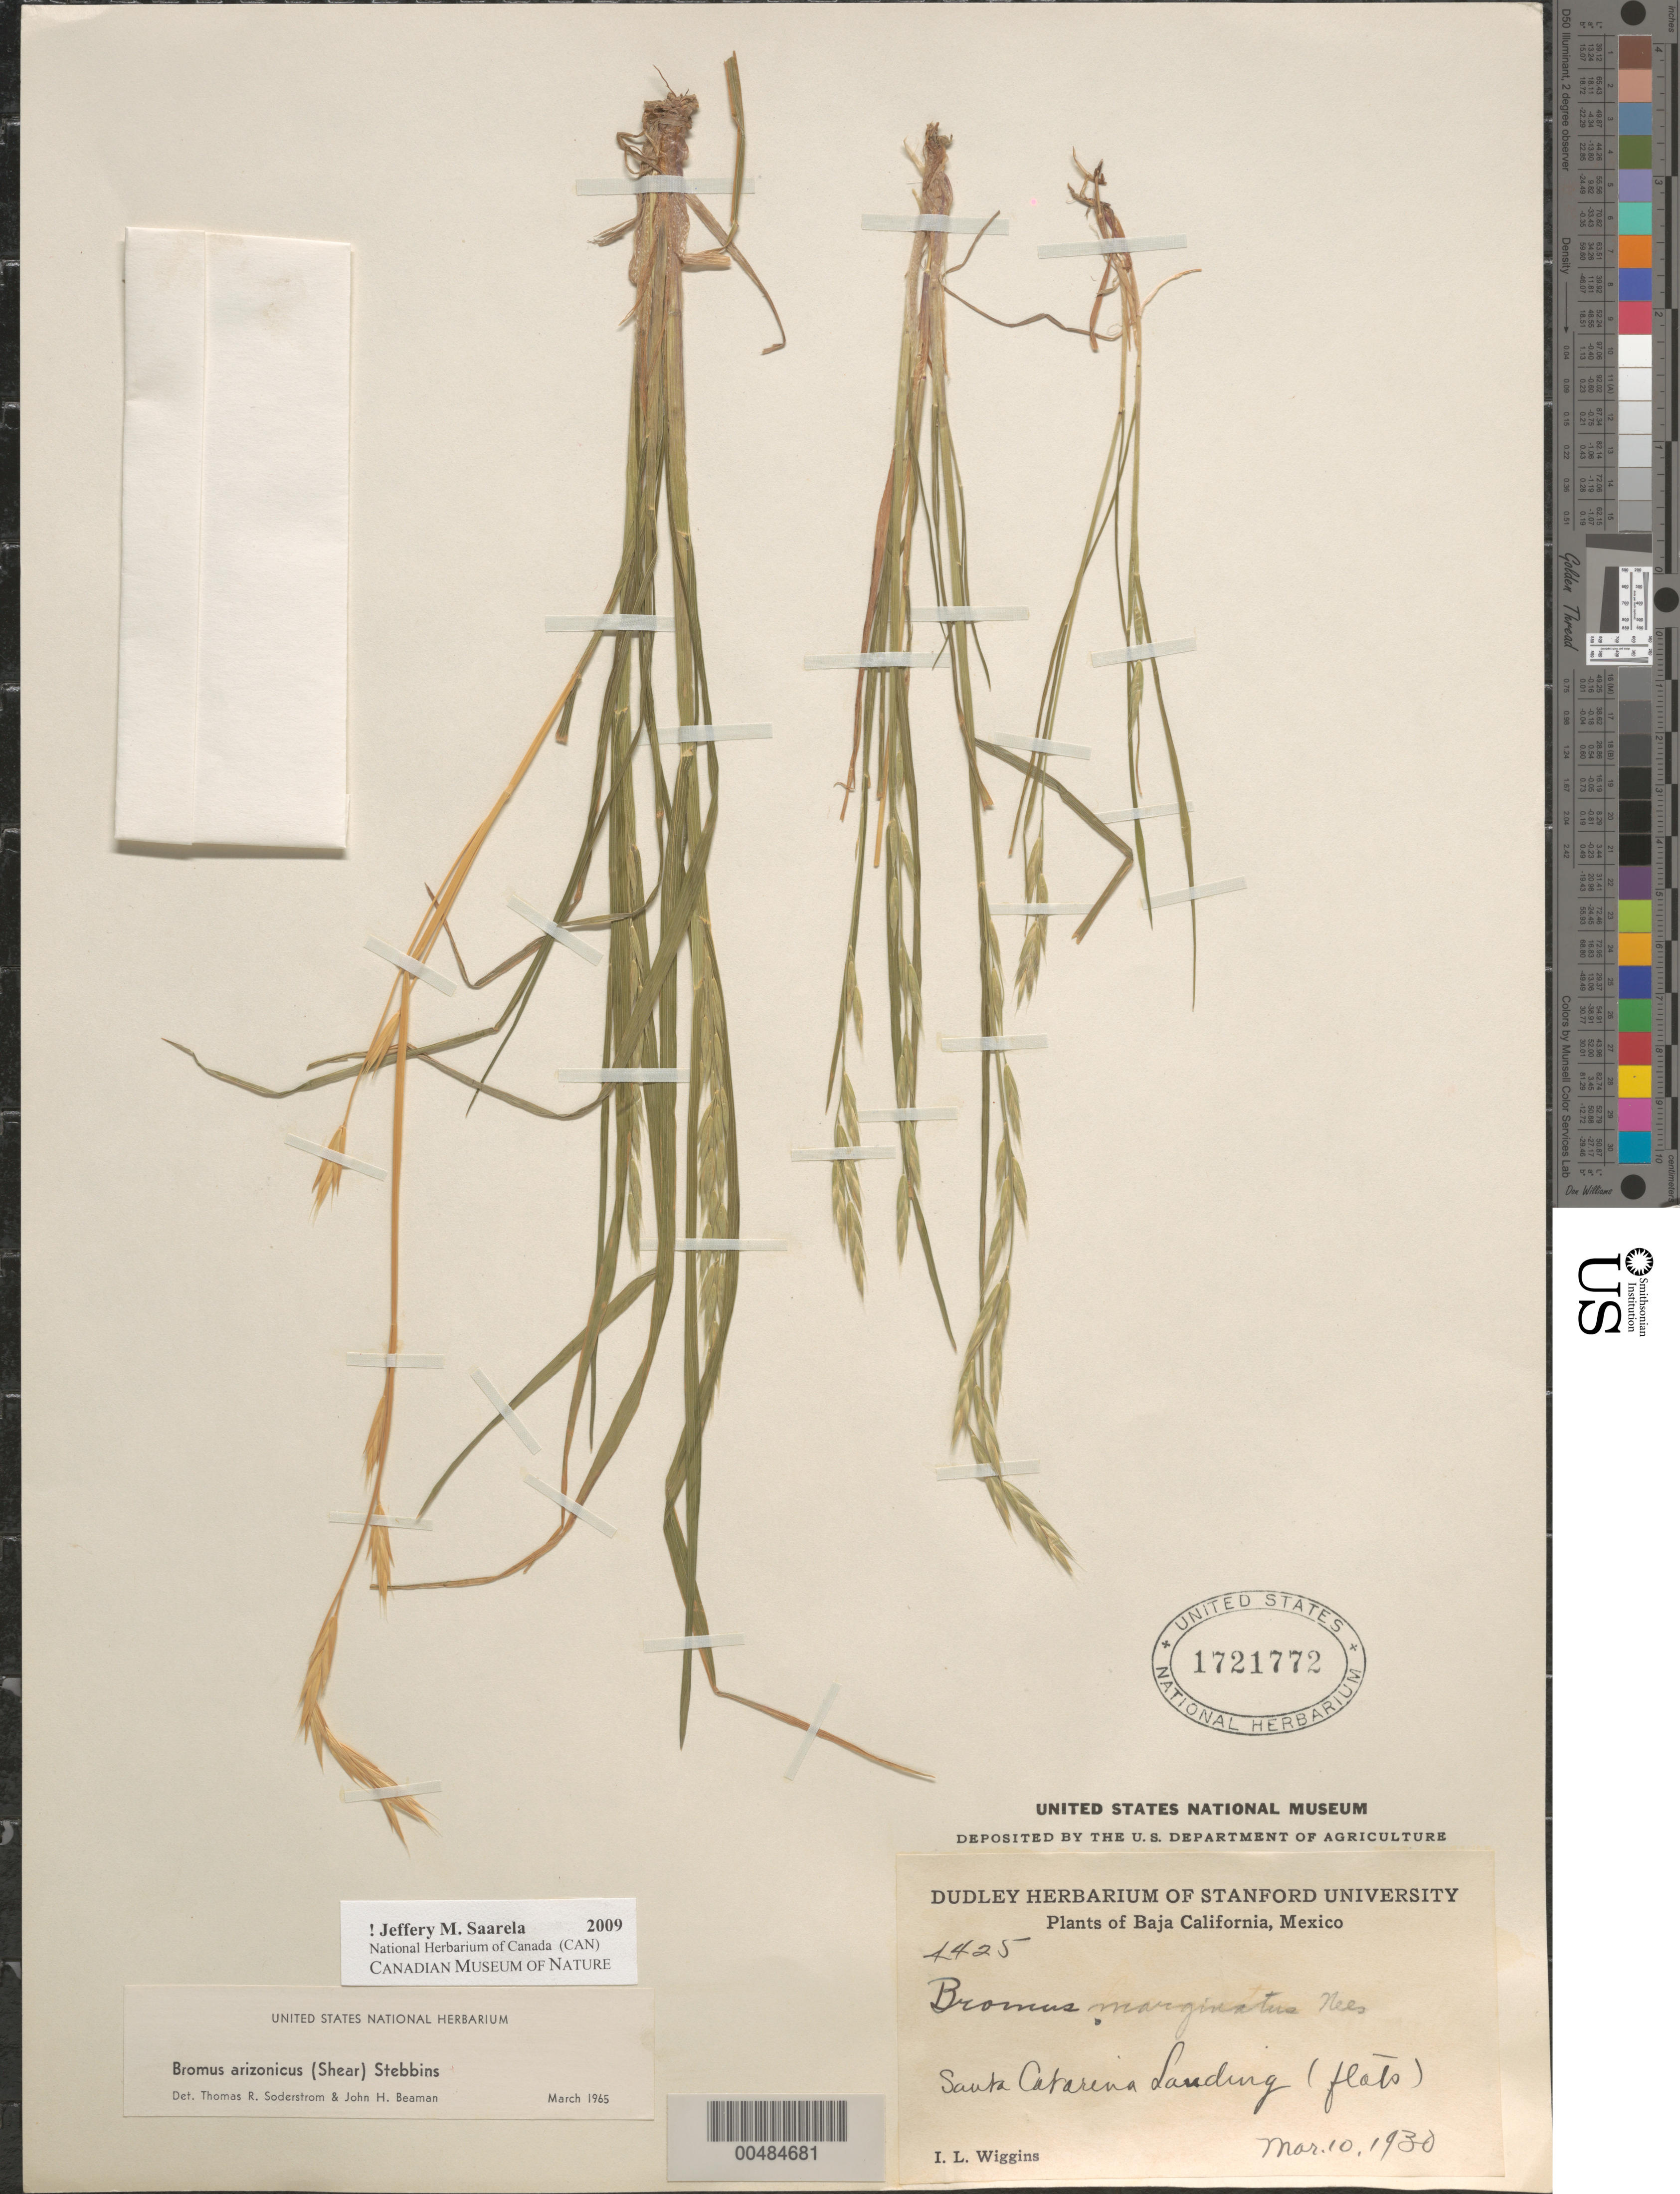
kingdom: Plantae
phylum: Tracheophyta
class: Liliopsida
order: Poales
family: Poaceae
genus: Bromus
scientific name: Bromus arizonicus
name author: (Shear) Stebbins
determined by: Soderstrom, T. R.; Beaman, J. H.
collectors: I. L. Wiggins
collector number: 1425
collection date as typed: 10 Mar 1930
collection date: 1930-03-10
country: Mexico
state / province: Baja California Sur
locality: Santa Catarina Landing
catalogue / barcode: US 1721772